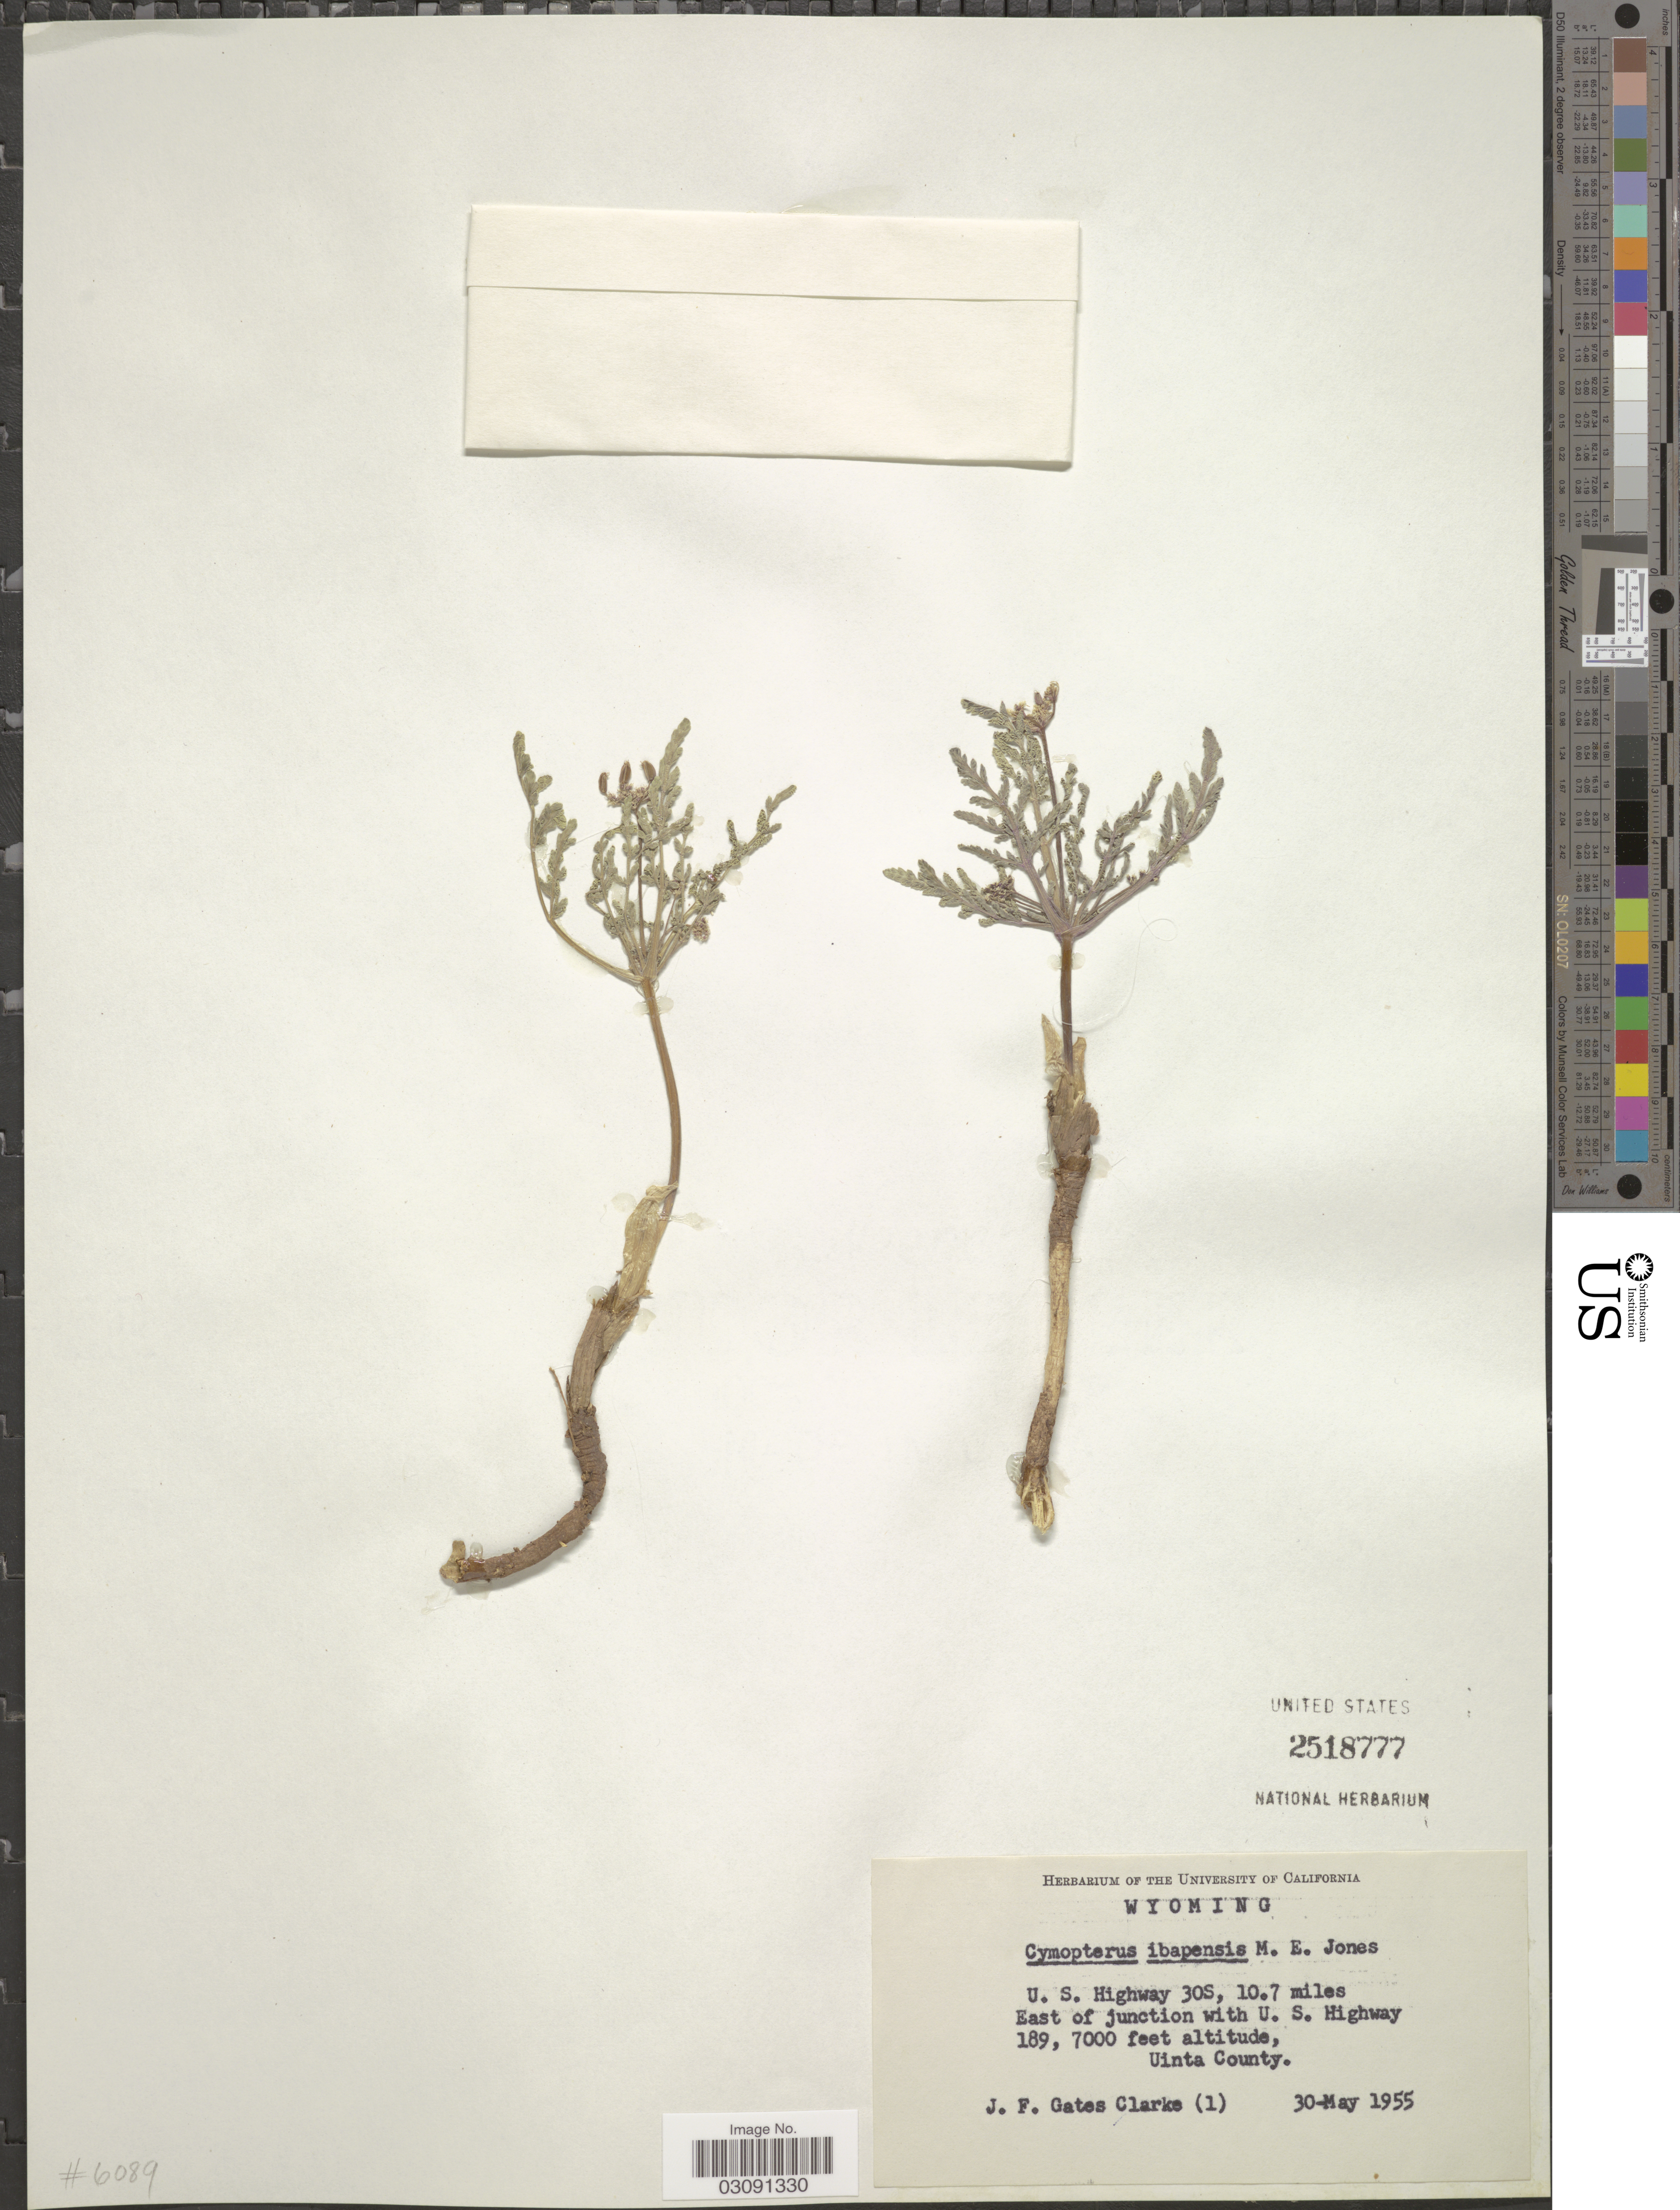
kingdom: Plantae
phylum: Tracheophyta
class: Magnoliopsida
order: Apiales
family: Apiaceae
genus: Cymopterus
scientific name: Cymopterus ibapensis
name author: M.E. Jones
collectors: J. F. Gates-Clarke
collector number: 1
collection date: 1955-05-30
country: United States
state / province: Wyoming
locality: U. S. Highway 30S, 10.7 miles East of junction with U. S. Highway 189. Uinta County.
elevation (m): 2134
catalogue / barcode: US 2518777